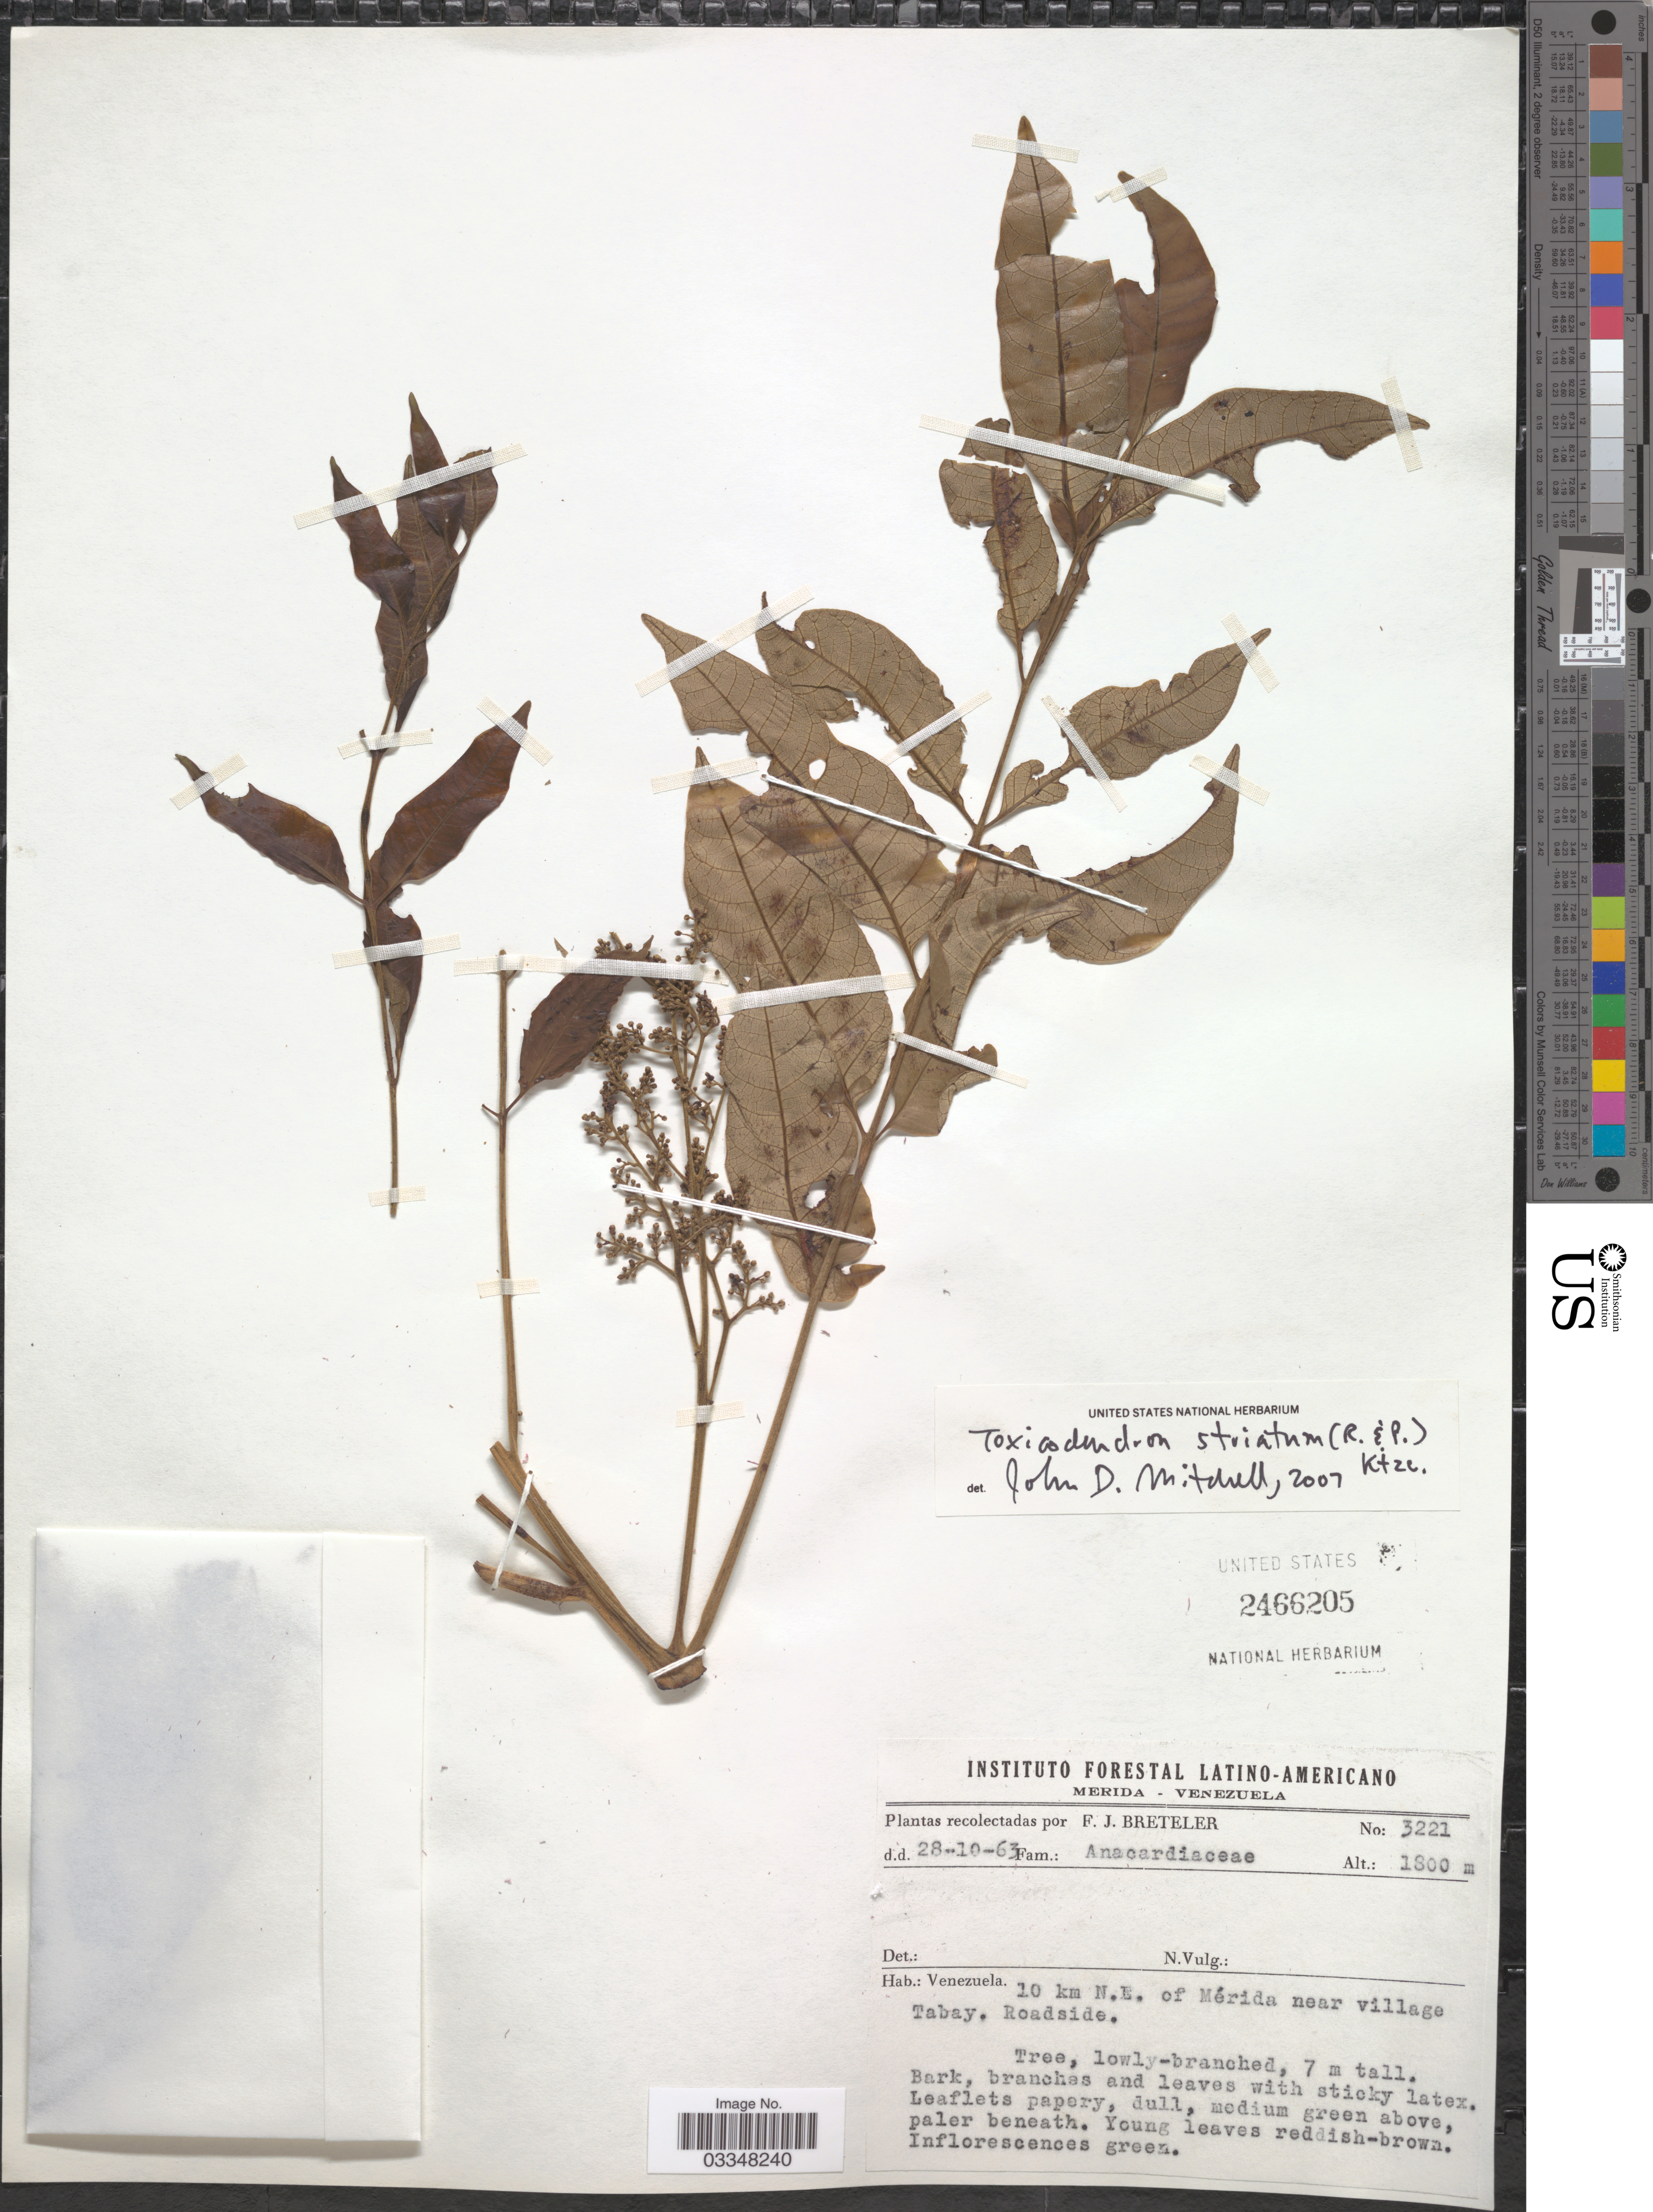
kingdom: Plantae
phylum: Tracheophyta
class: Magnoliopsida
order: Sapindales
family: Anacardiaceae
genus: Toxicodendron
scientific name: Toxicodendron striatum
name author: (Ruiz & Pav.) Kuntze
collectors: F. J. Breteler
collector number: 3221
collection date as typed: Transcribed d/m/y: 28/10/63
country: Venezuela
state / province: Mérida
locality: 10 km N.E. of Mérida near village Tabay. Roadside.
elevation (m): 1800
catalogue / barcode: US 2466205